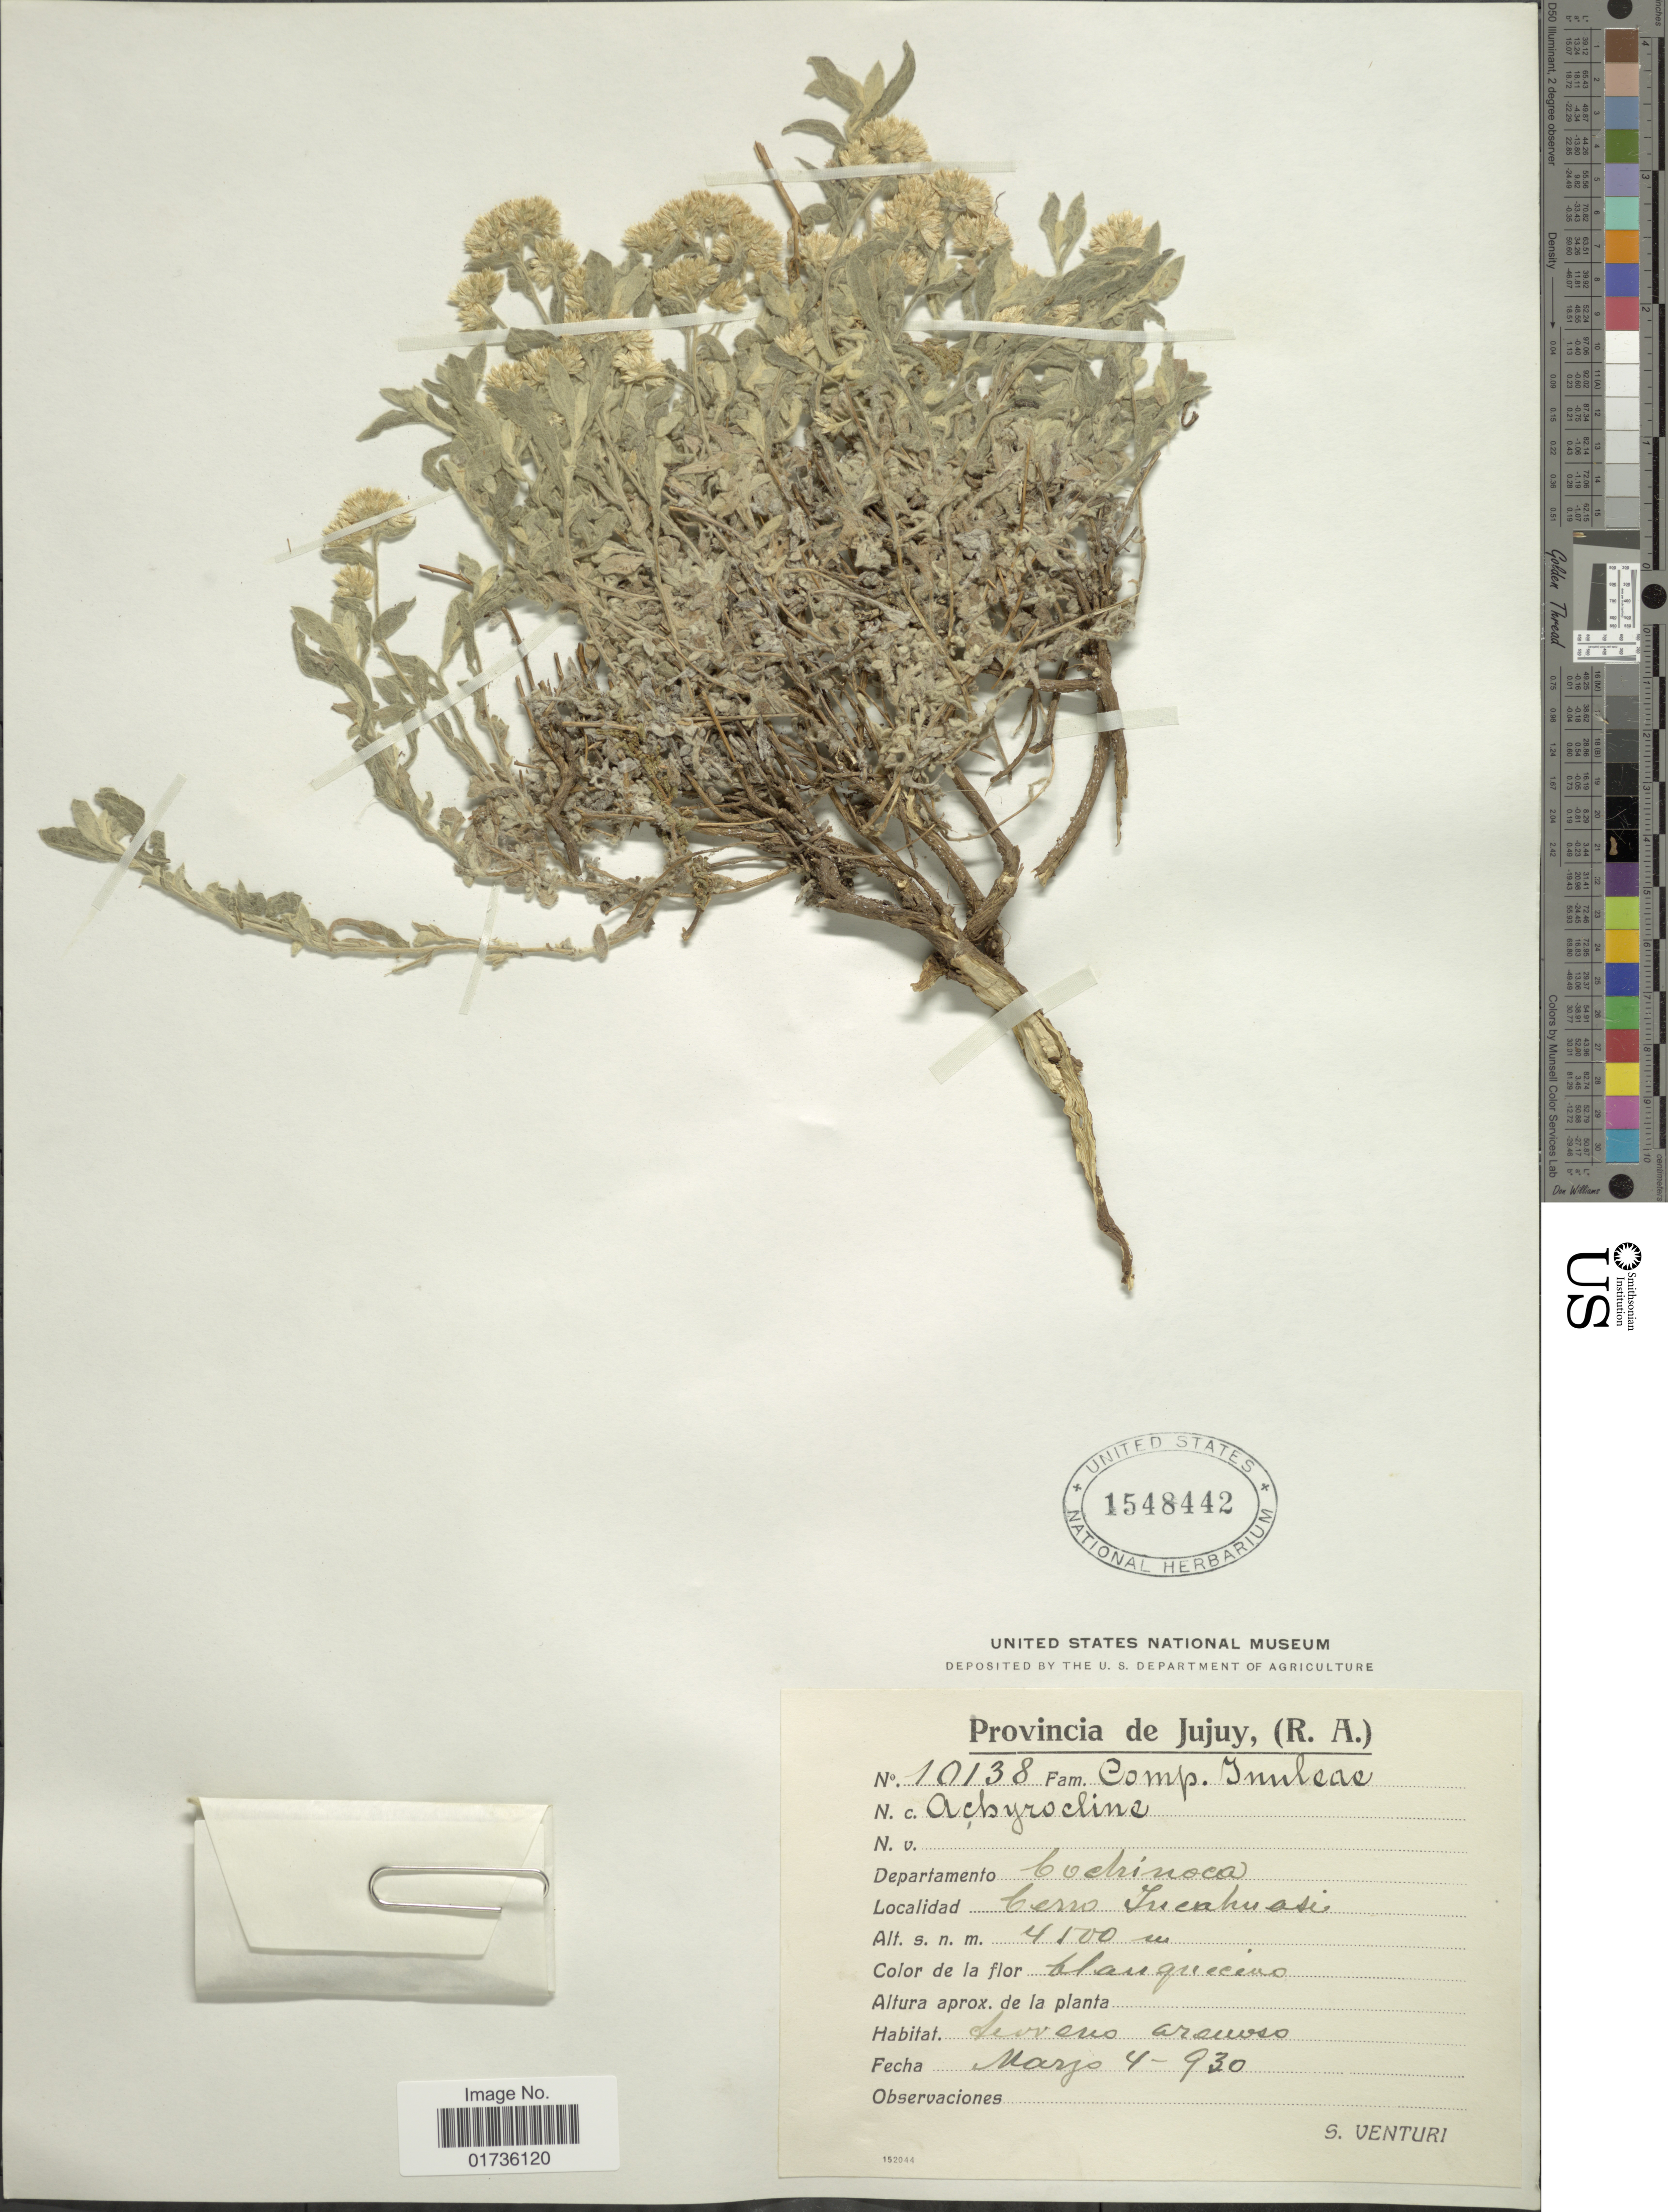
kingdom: Plantae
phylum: Tracheophyta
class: Magnoliopsida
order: Asterales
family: Asteraceae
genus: Achyrocline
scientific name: Achyrocline sp.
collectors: S. Venturi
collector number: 10138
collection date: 1930-03-04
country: Argentina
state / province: Jujuy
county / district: Cochinoca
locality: Cerro Incahuasi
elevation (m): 4500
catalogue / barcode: US 1548442